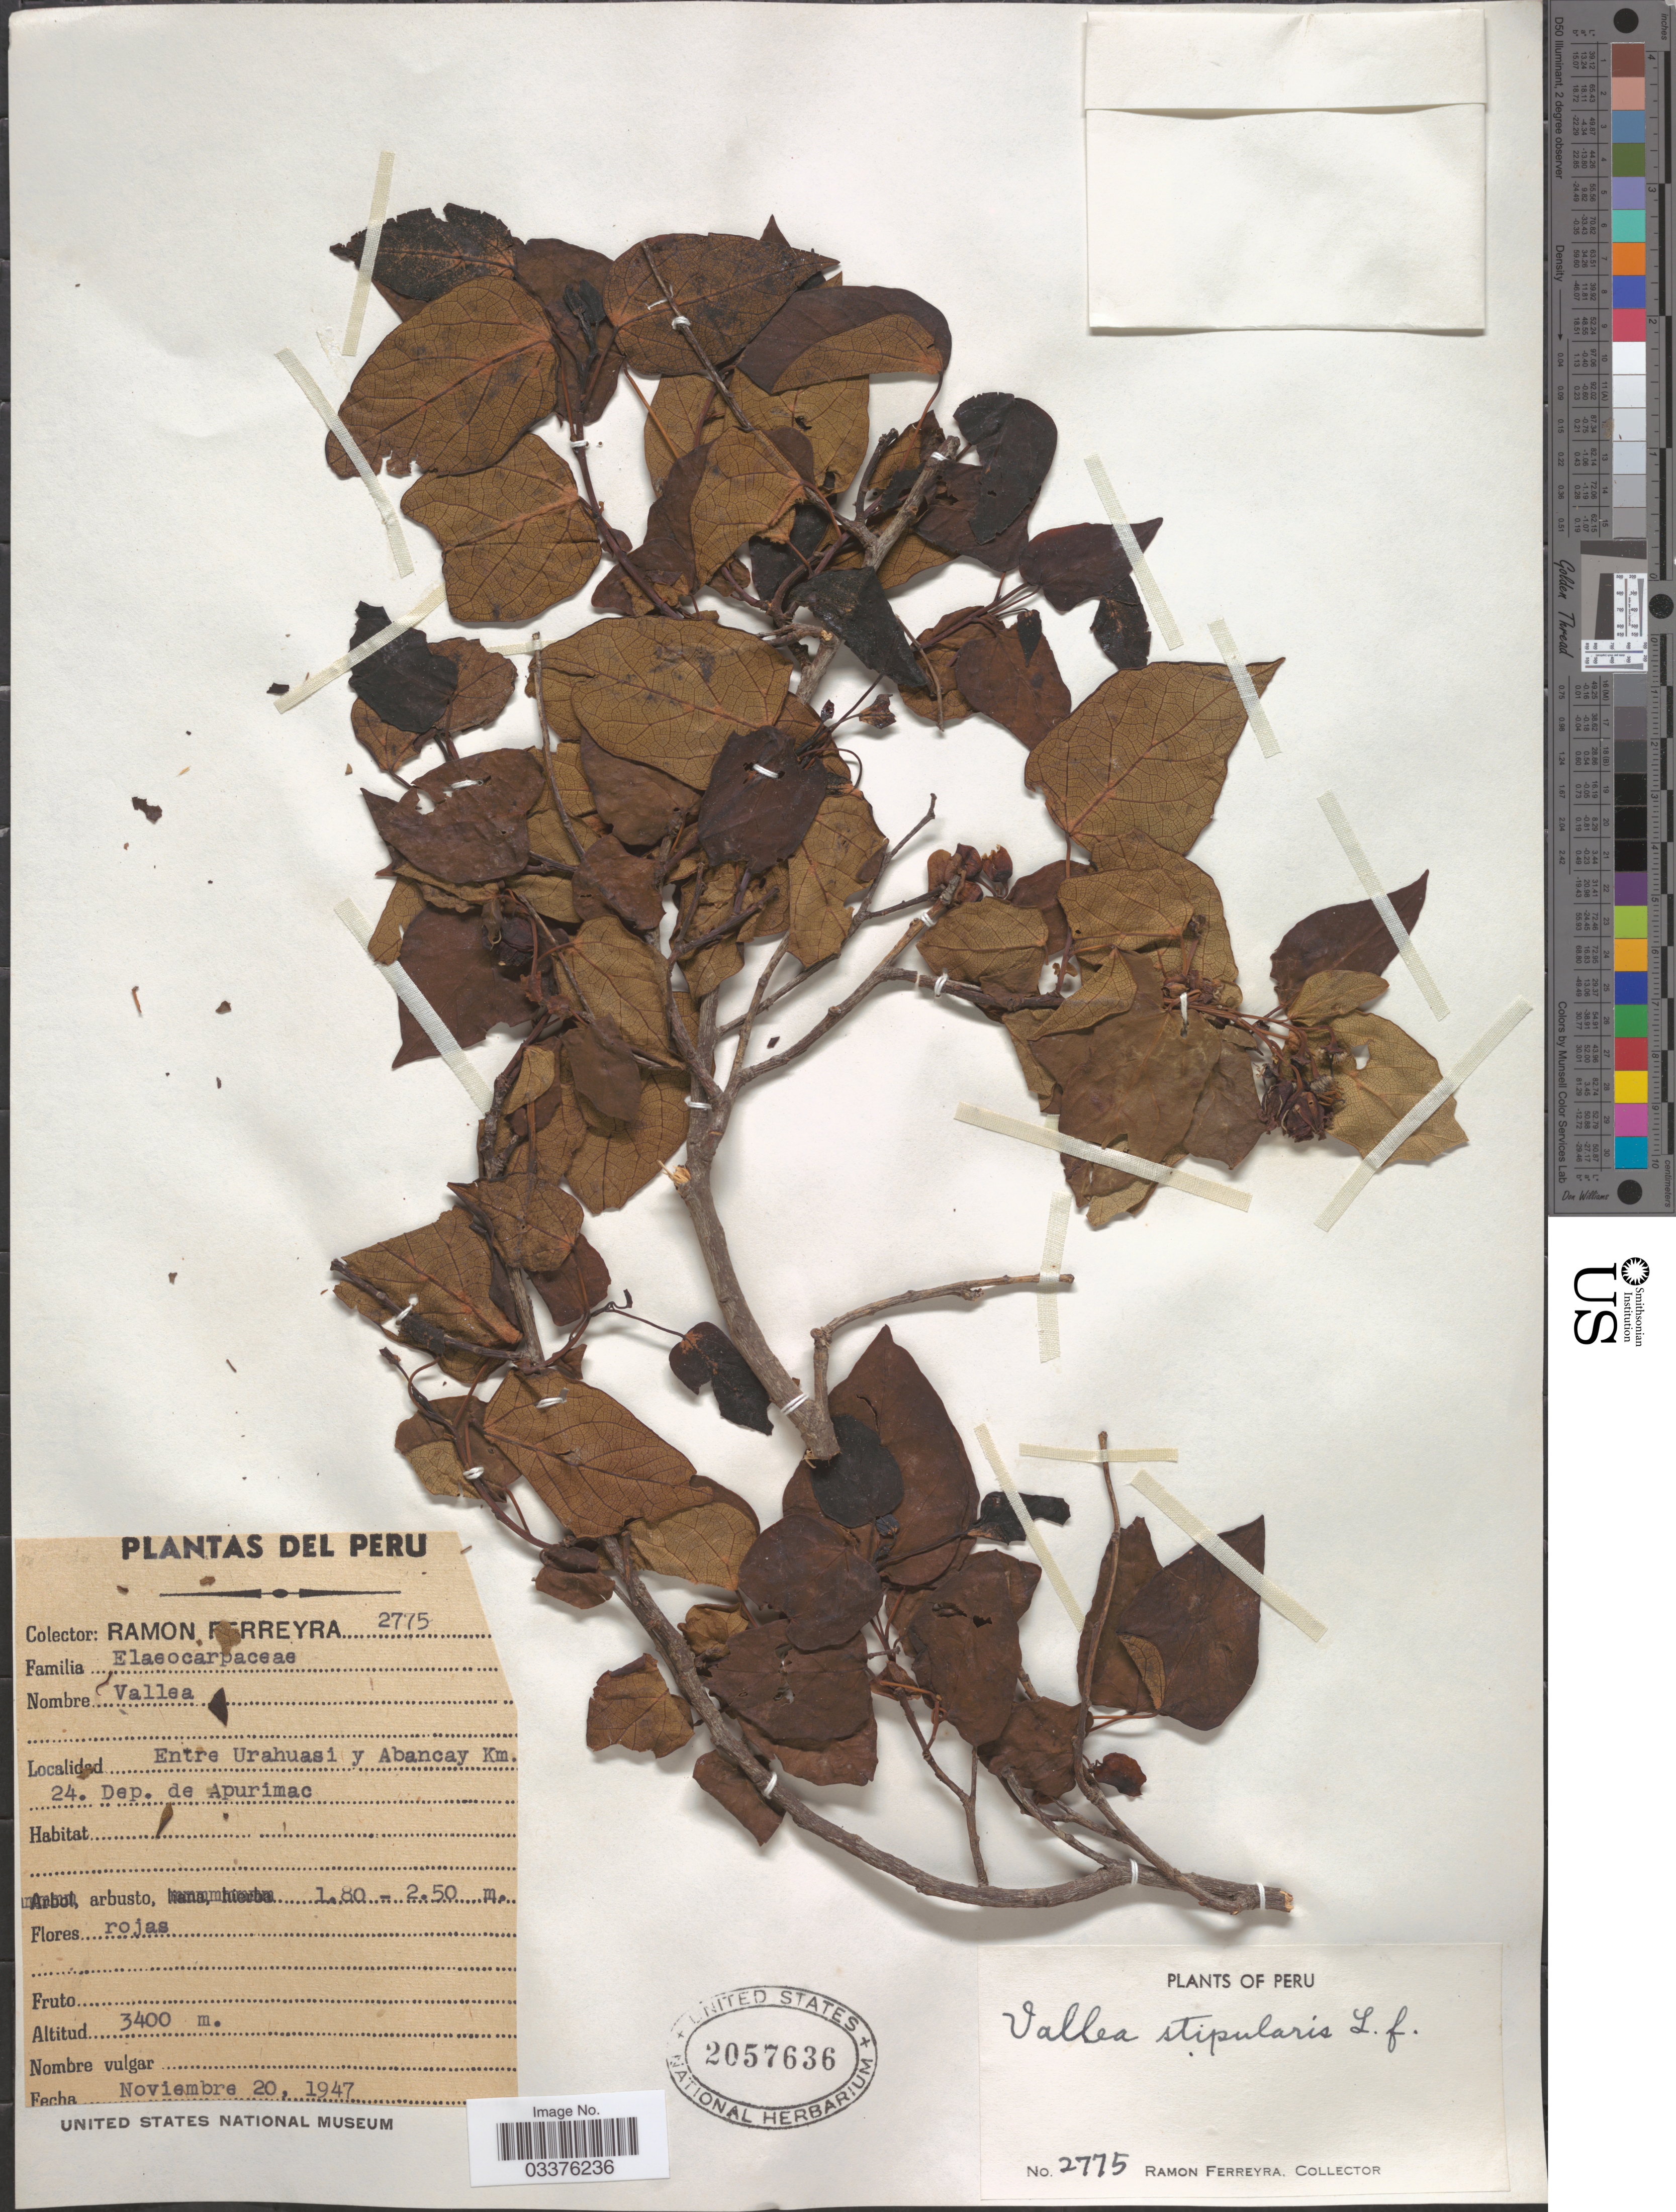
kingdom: Plantae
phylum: Tracheophyta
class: Magnoliopsida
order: Oxalidales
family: Elaeocarpaceae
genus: Vallea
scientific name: Vallea stipularis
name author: L. f.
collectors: R. A. Ferreyra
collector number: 2775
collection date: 1947-11-20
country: Peru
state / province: Apurímac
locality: Entre Urahuasi y Abancay Km. 24. Dep. de Apurimac.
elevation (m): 3400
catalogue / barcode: US 2057636